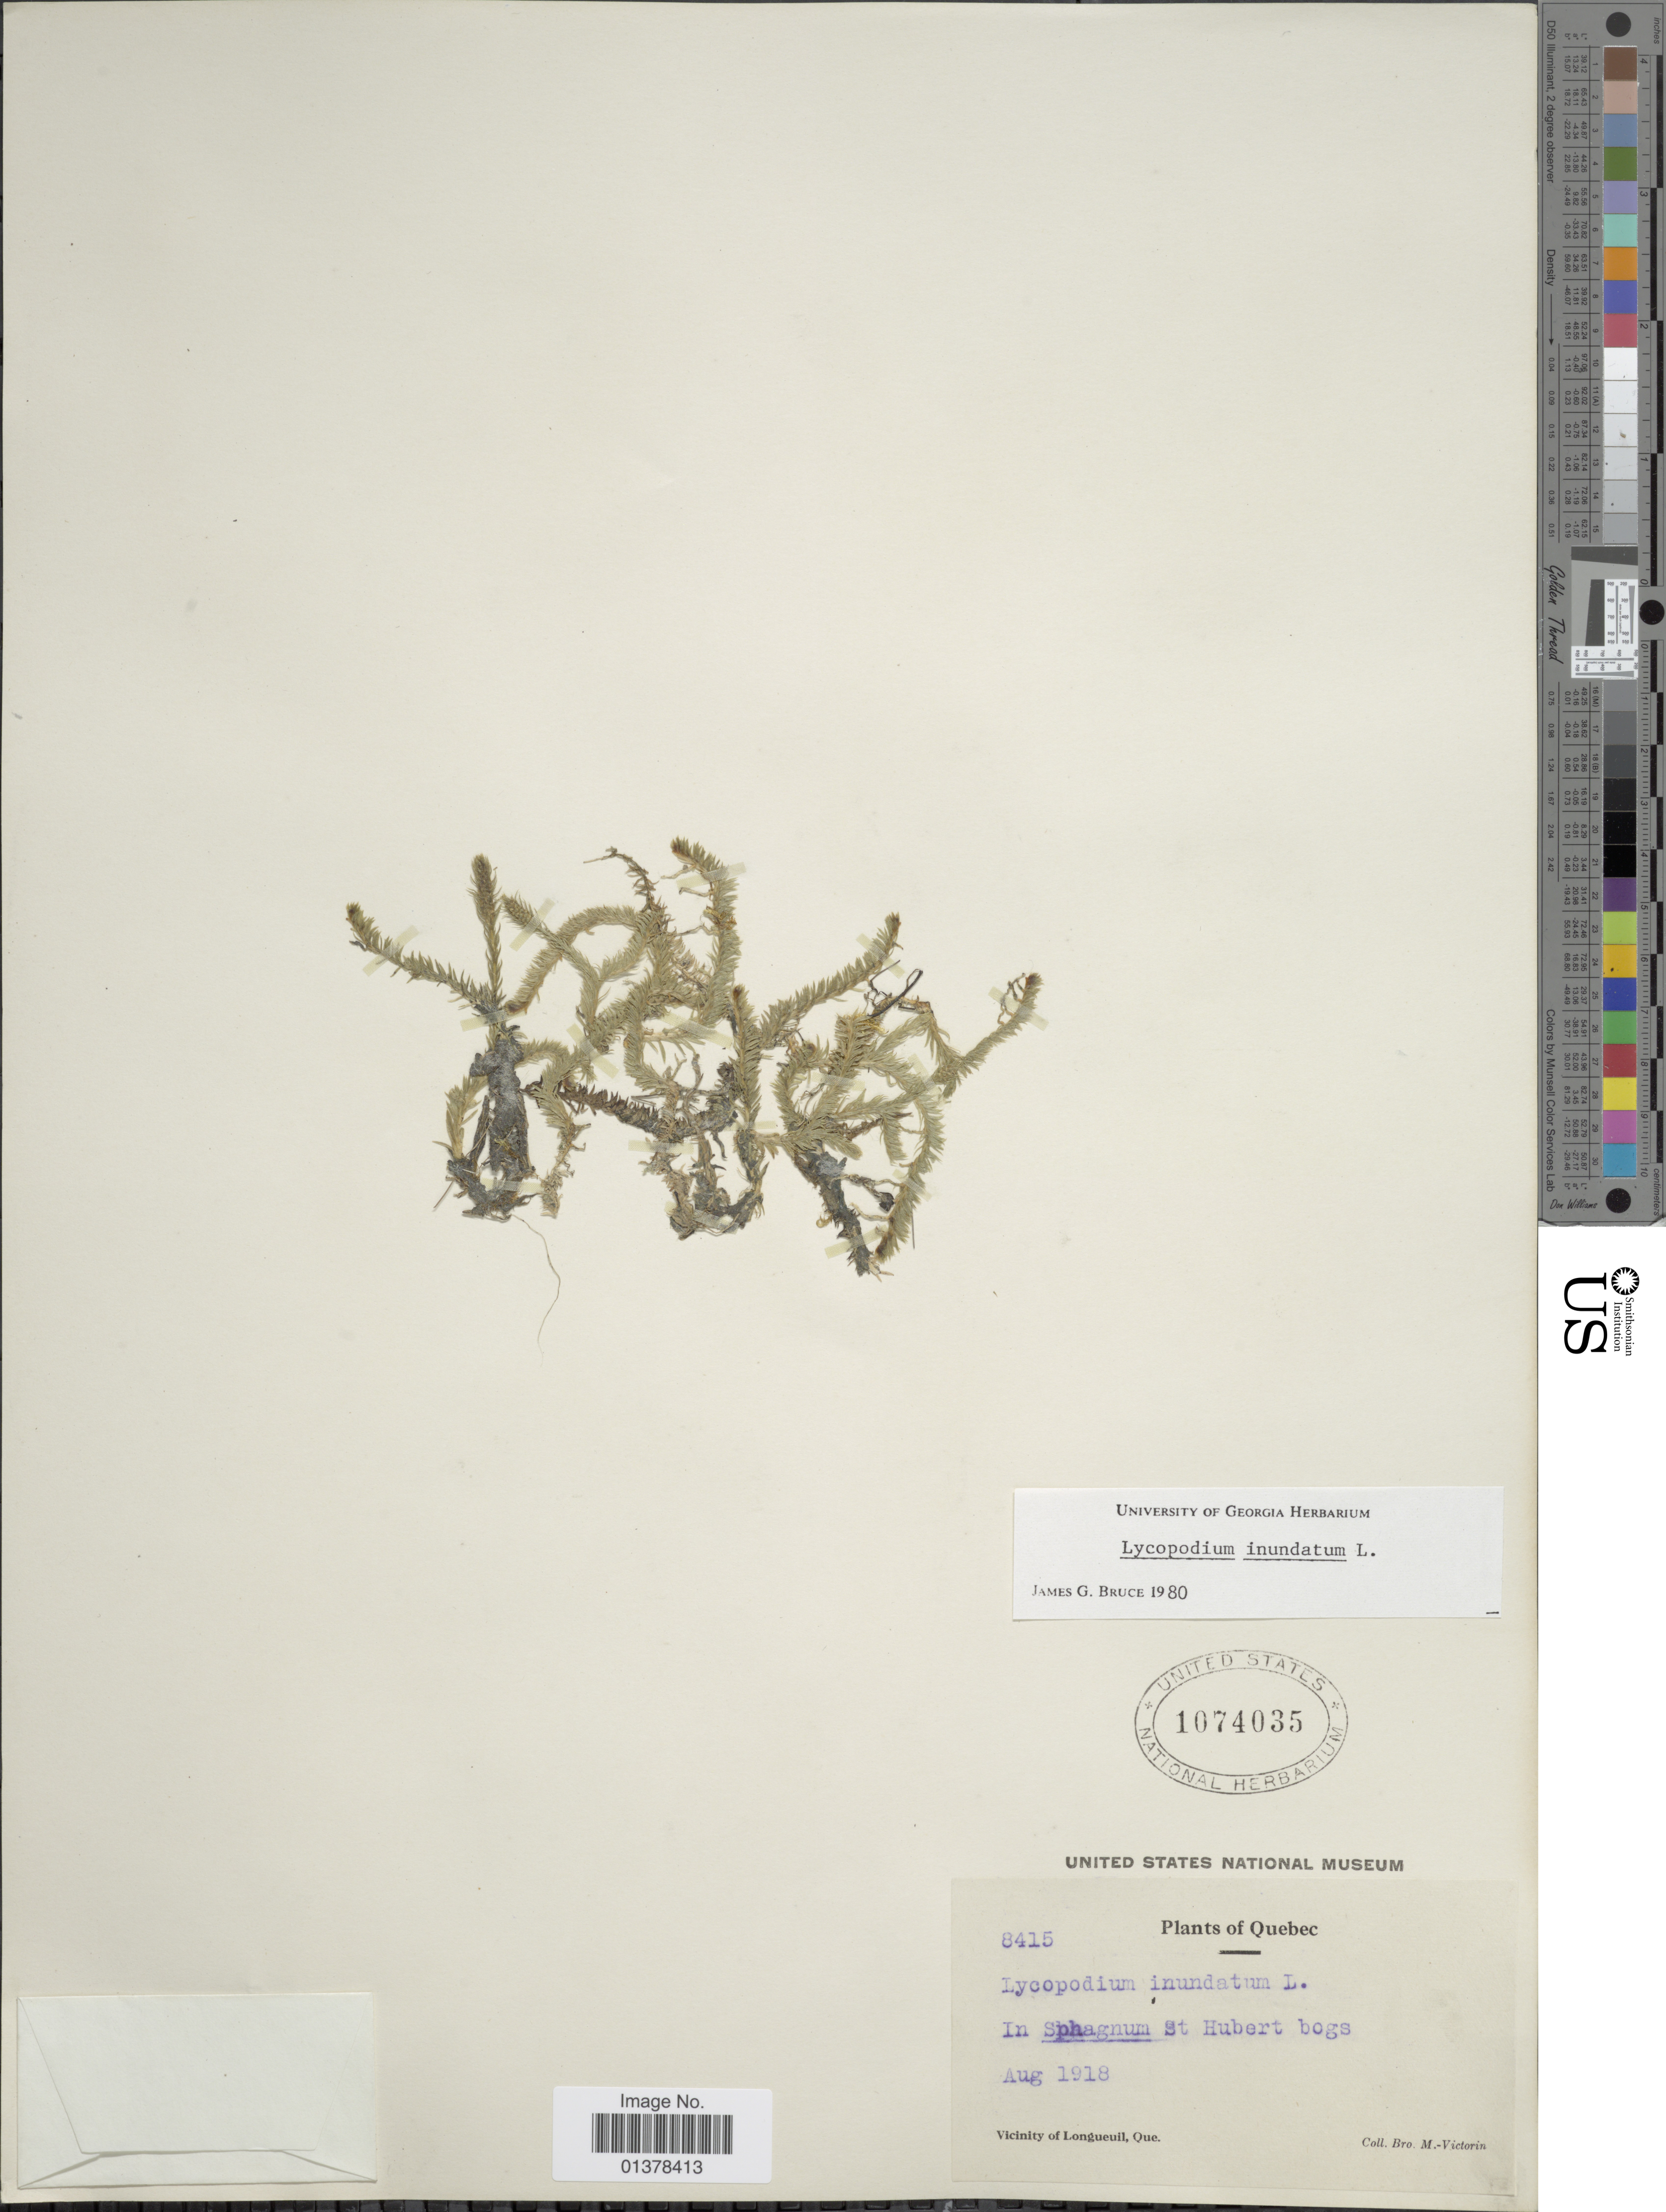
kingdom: Plantae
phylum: Tracheophyta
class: Lycopodiopsida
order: Lycopodiales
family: Lycopodiaceae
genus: Lycopodiella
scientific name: Lycopodiella inundata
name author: (L.) Holub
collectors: Fr. Marie-Victorin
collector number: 8415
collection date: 1918-08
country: Canada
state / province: Quebec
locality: In sphagnum St Hubert bogs, Vicinity of Longueuil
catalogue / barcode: US 1074035